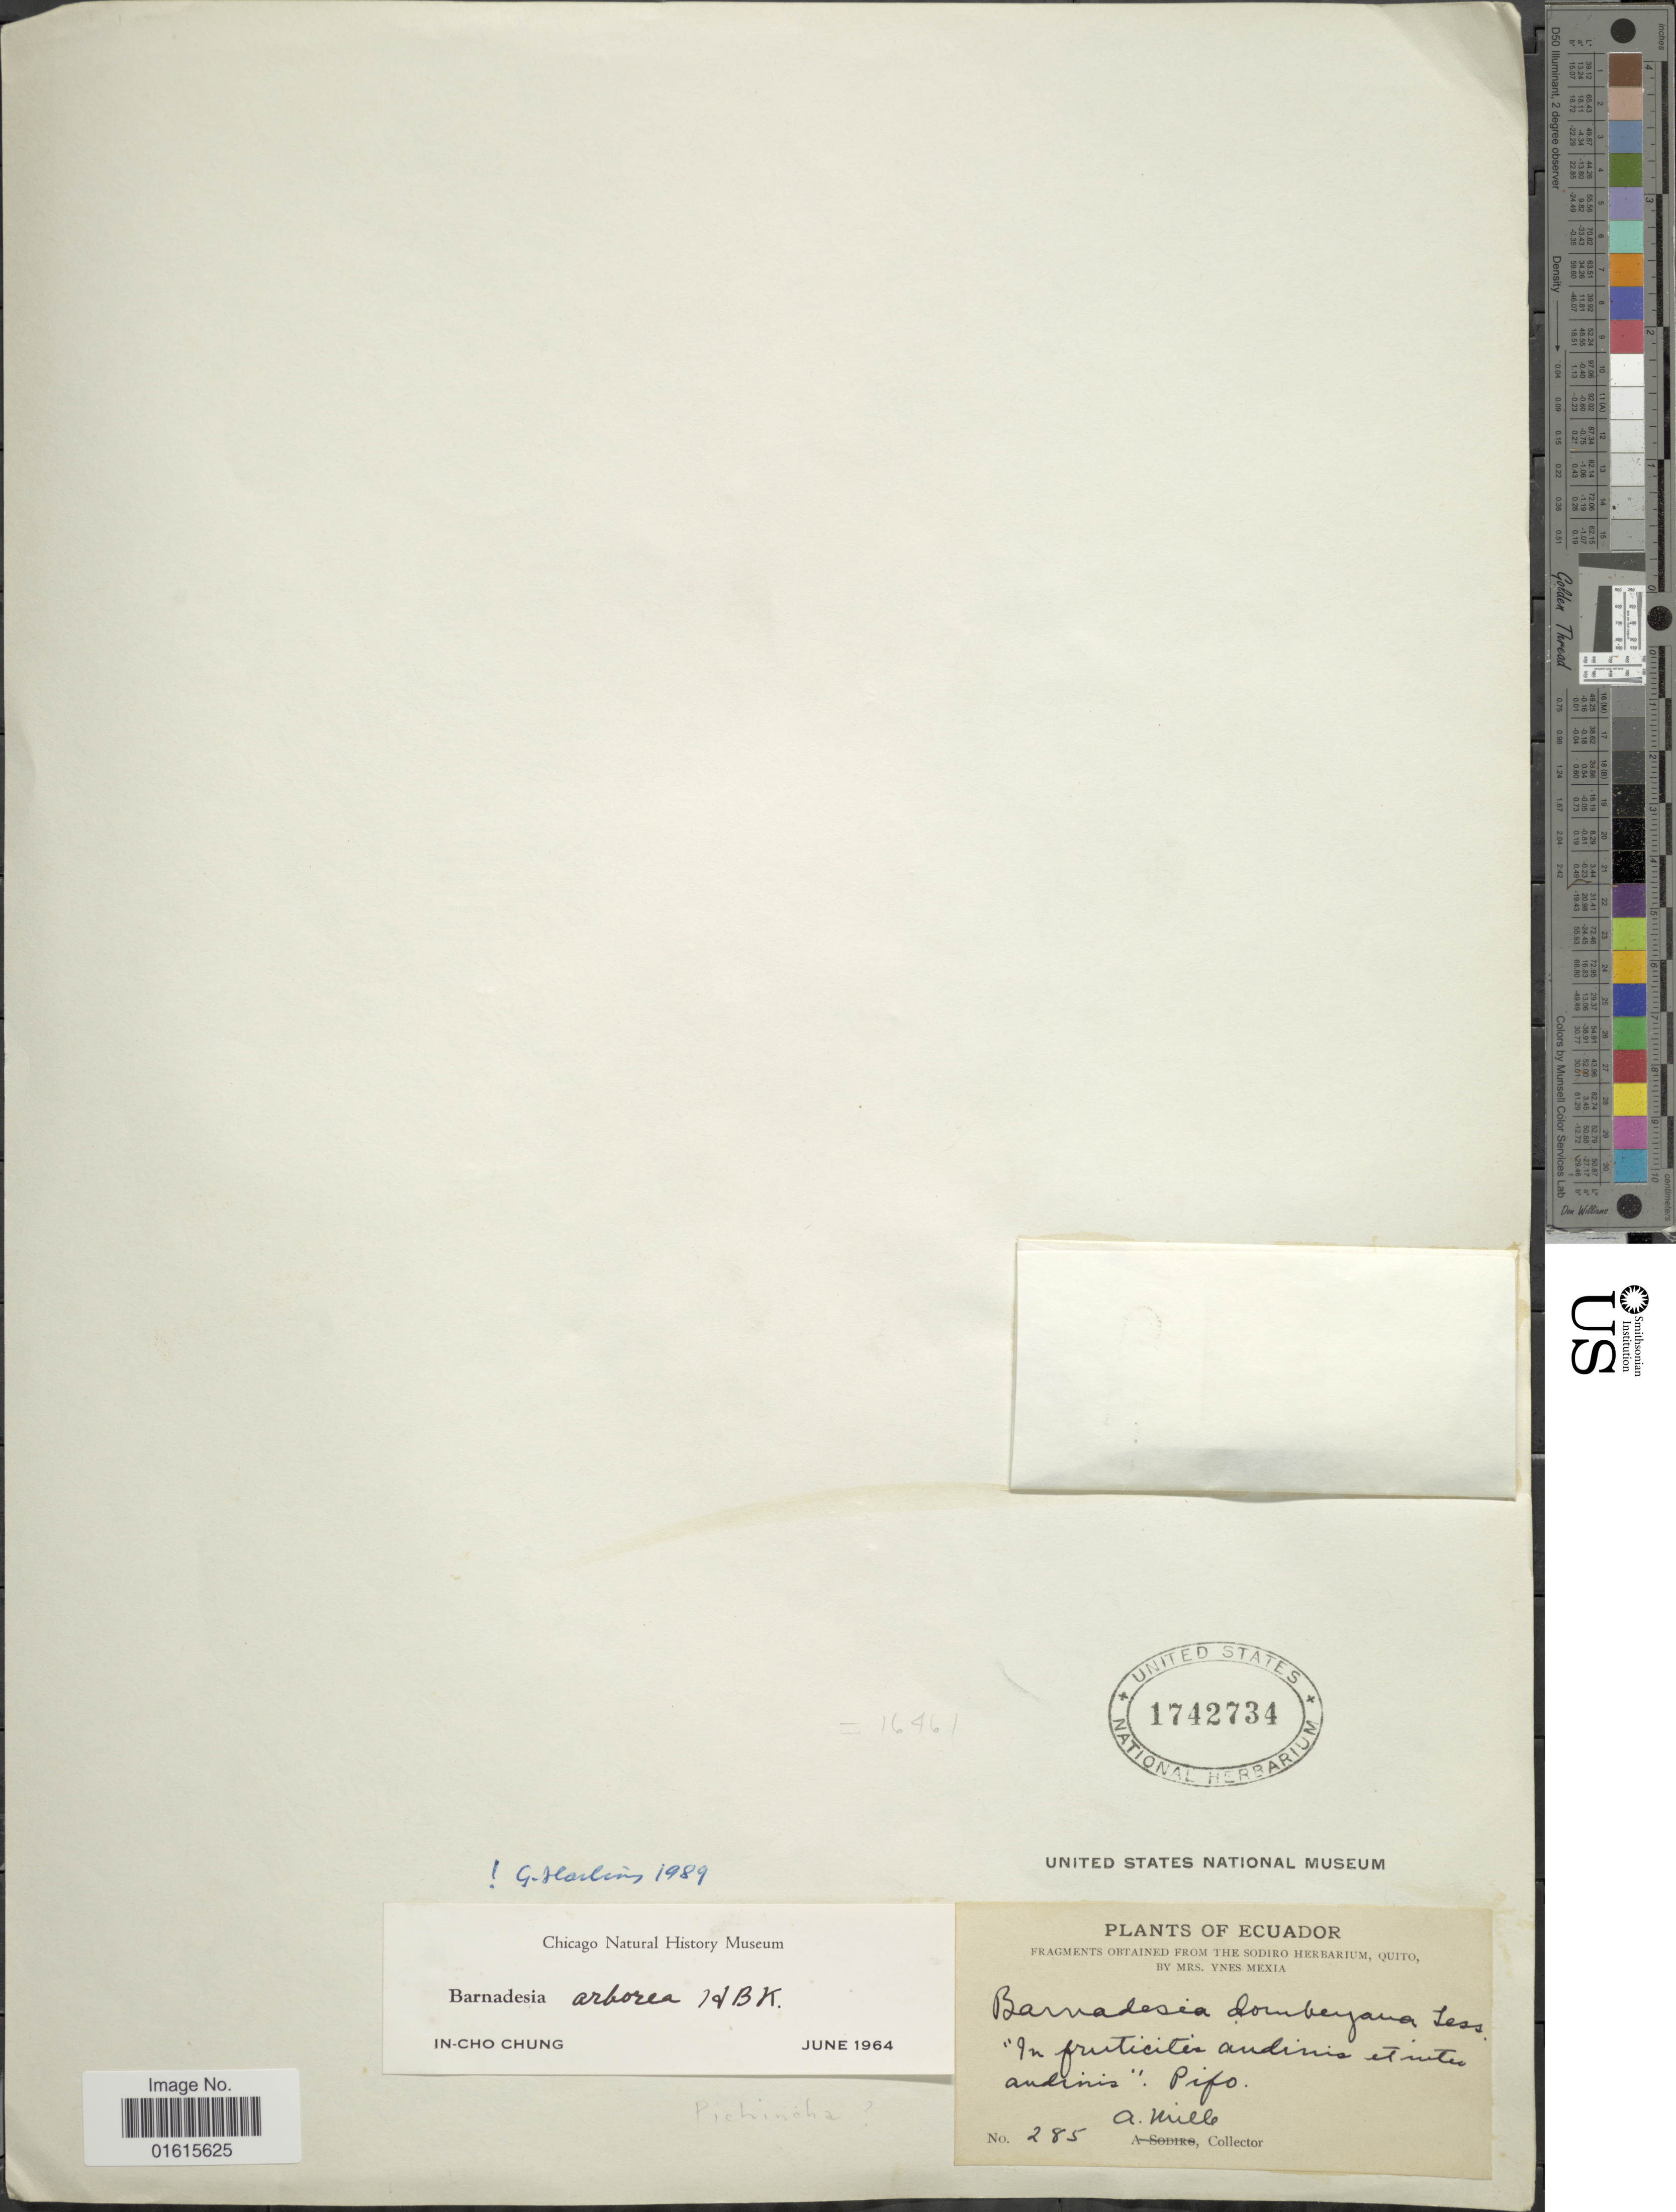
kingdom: Plantae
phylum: Tracheophyta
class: Magnoliopsida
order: Asterales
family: Asteraceae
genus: Barnadesia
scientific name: Barnadesia arborea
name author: Kunth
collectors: A. Mille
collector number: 285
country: Ecuador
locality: Pifo [unsure placement]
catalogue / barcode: US 1742734